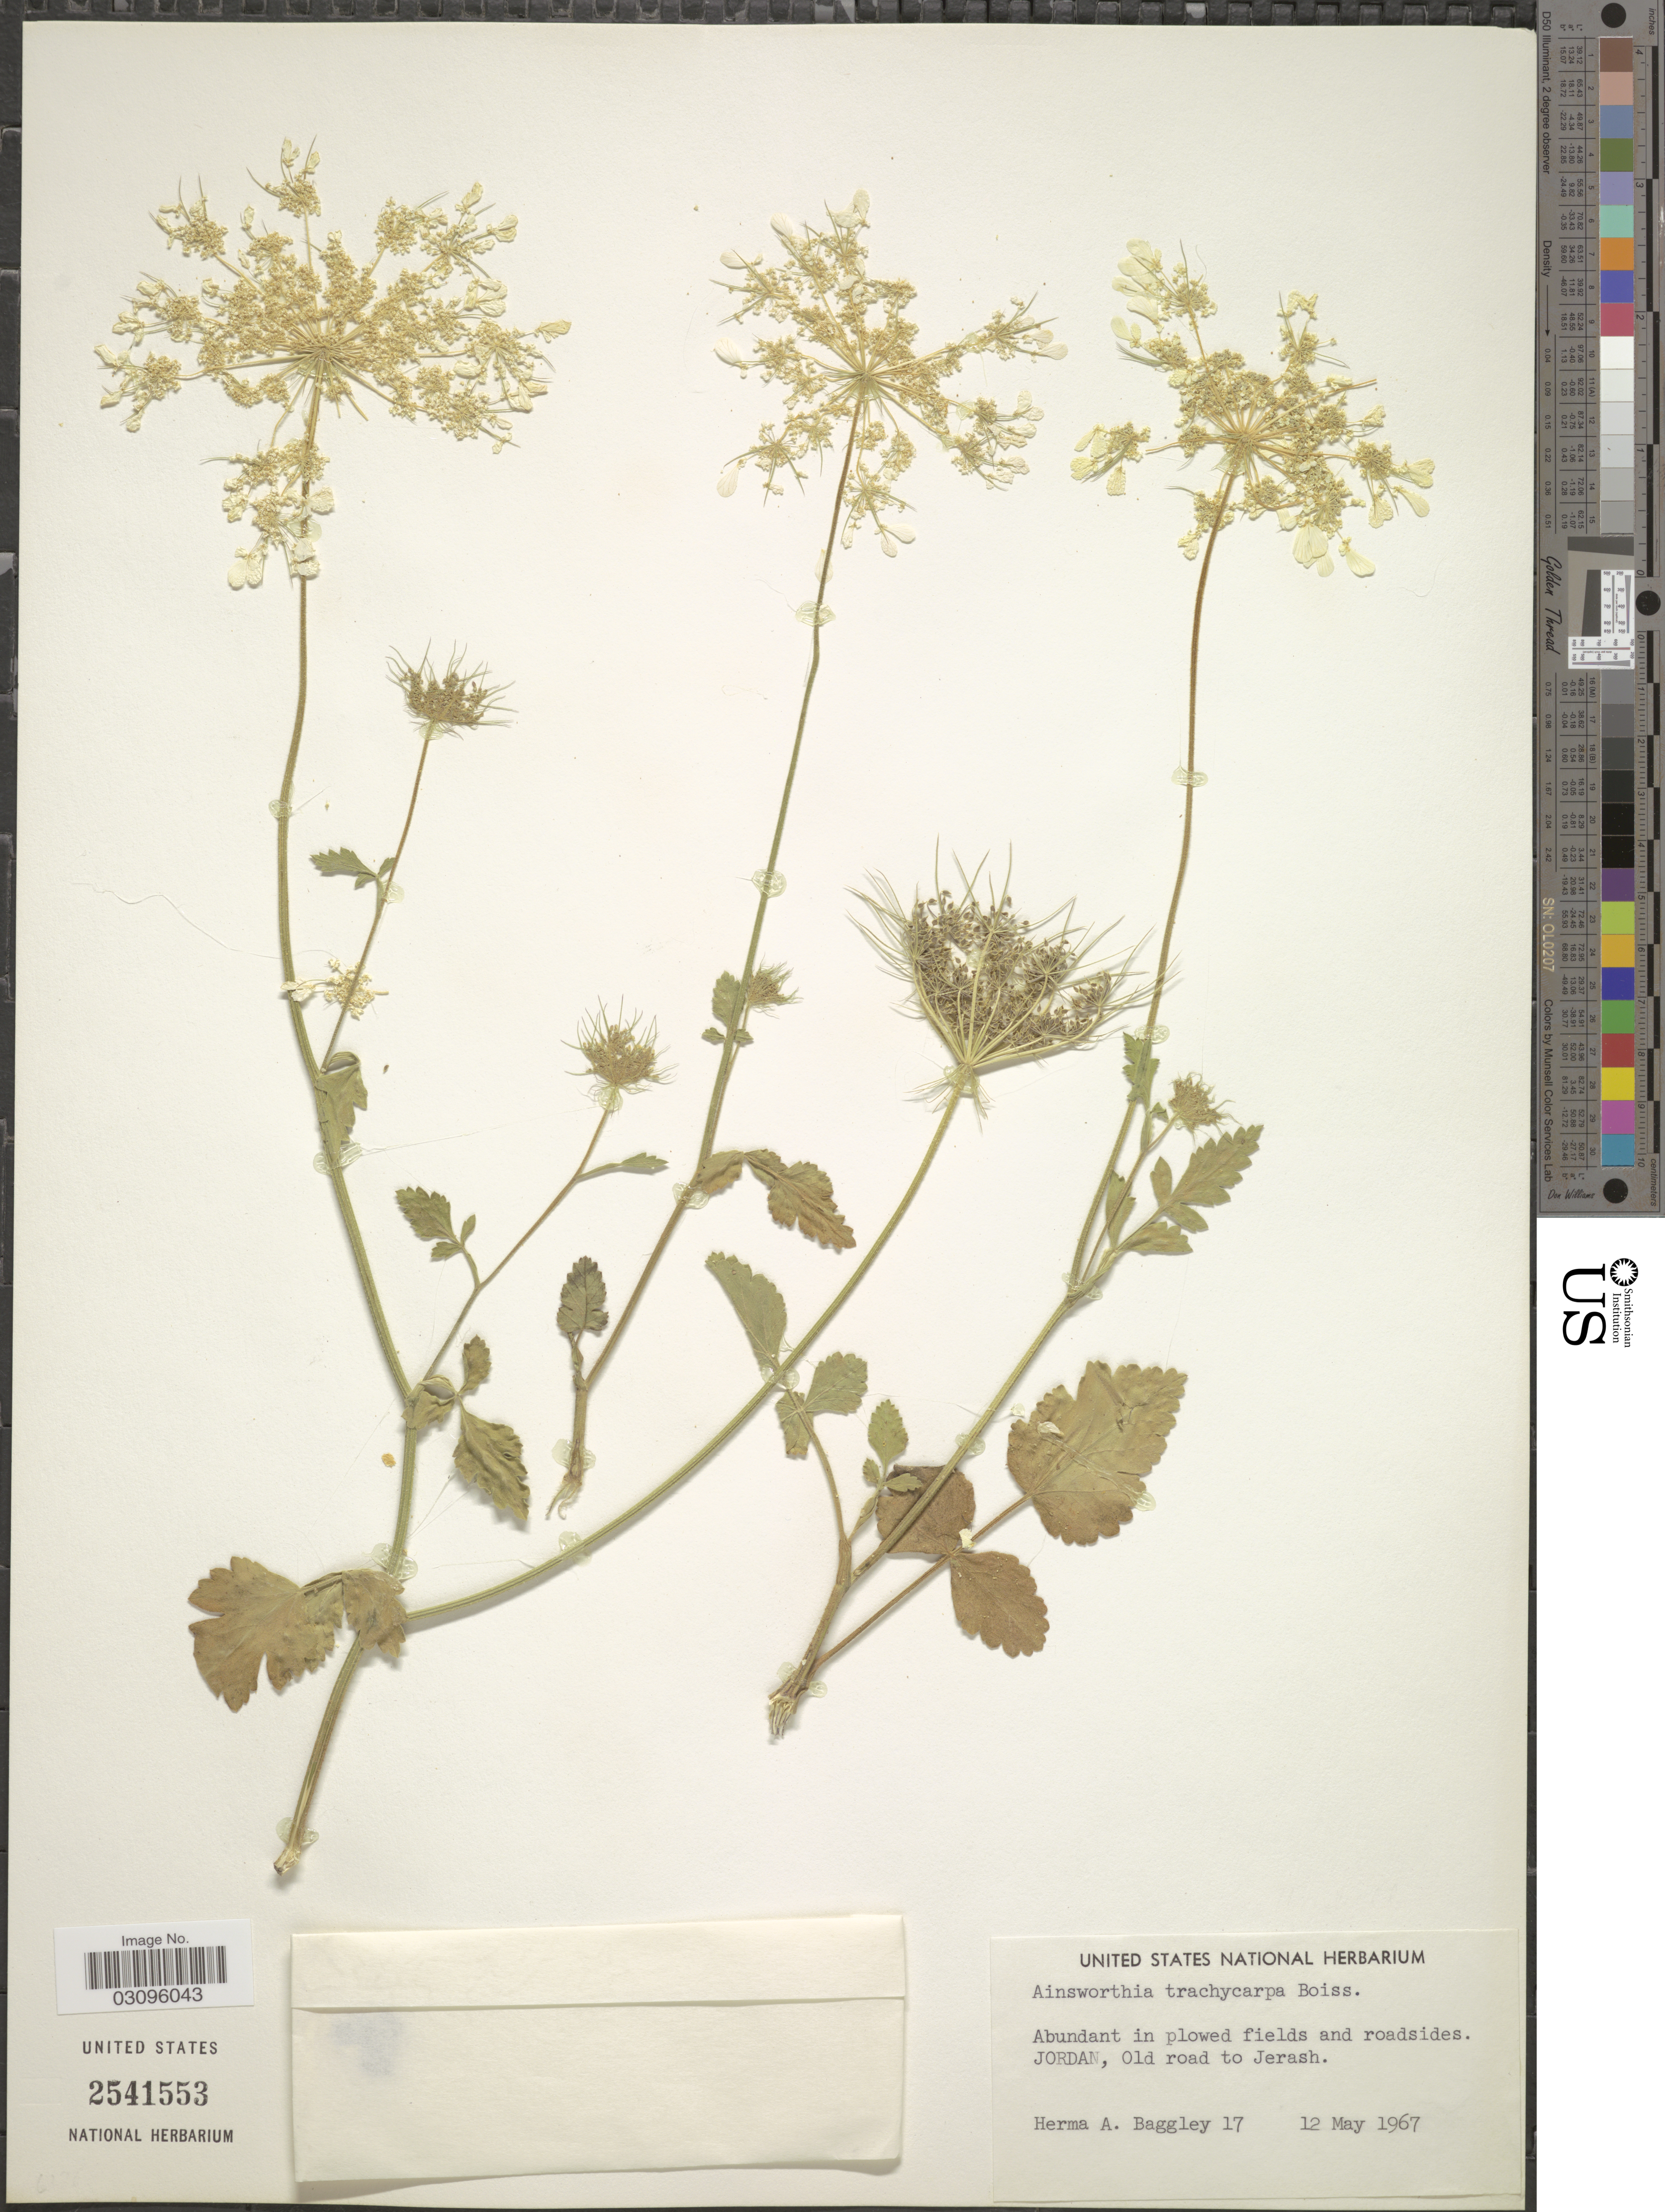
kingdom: Plantae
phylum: Tracheophyta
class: Magnoliopsida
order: Apiales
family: Apiaceae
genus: Tordylium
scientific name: Tordylium trachycarpum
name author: (Boiss.) Al-Eisawi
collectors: H. Baggley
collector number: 17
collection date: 1967-05-12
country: Jordan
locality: Old road to Jerash.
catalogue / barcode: US 2541553